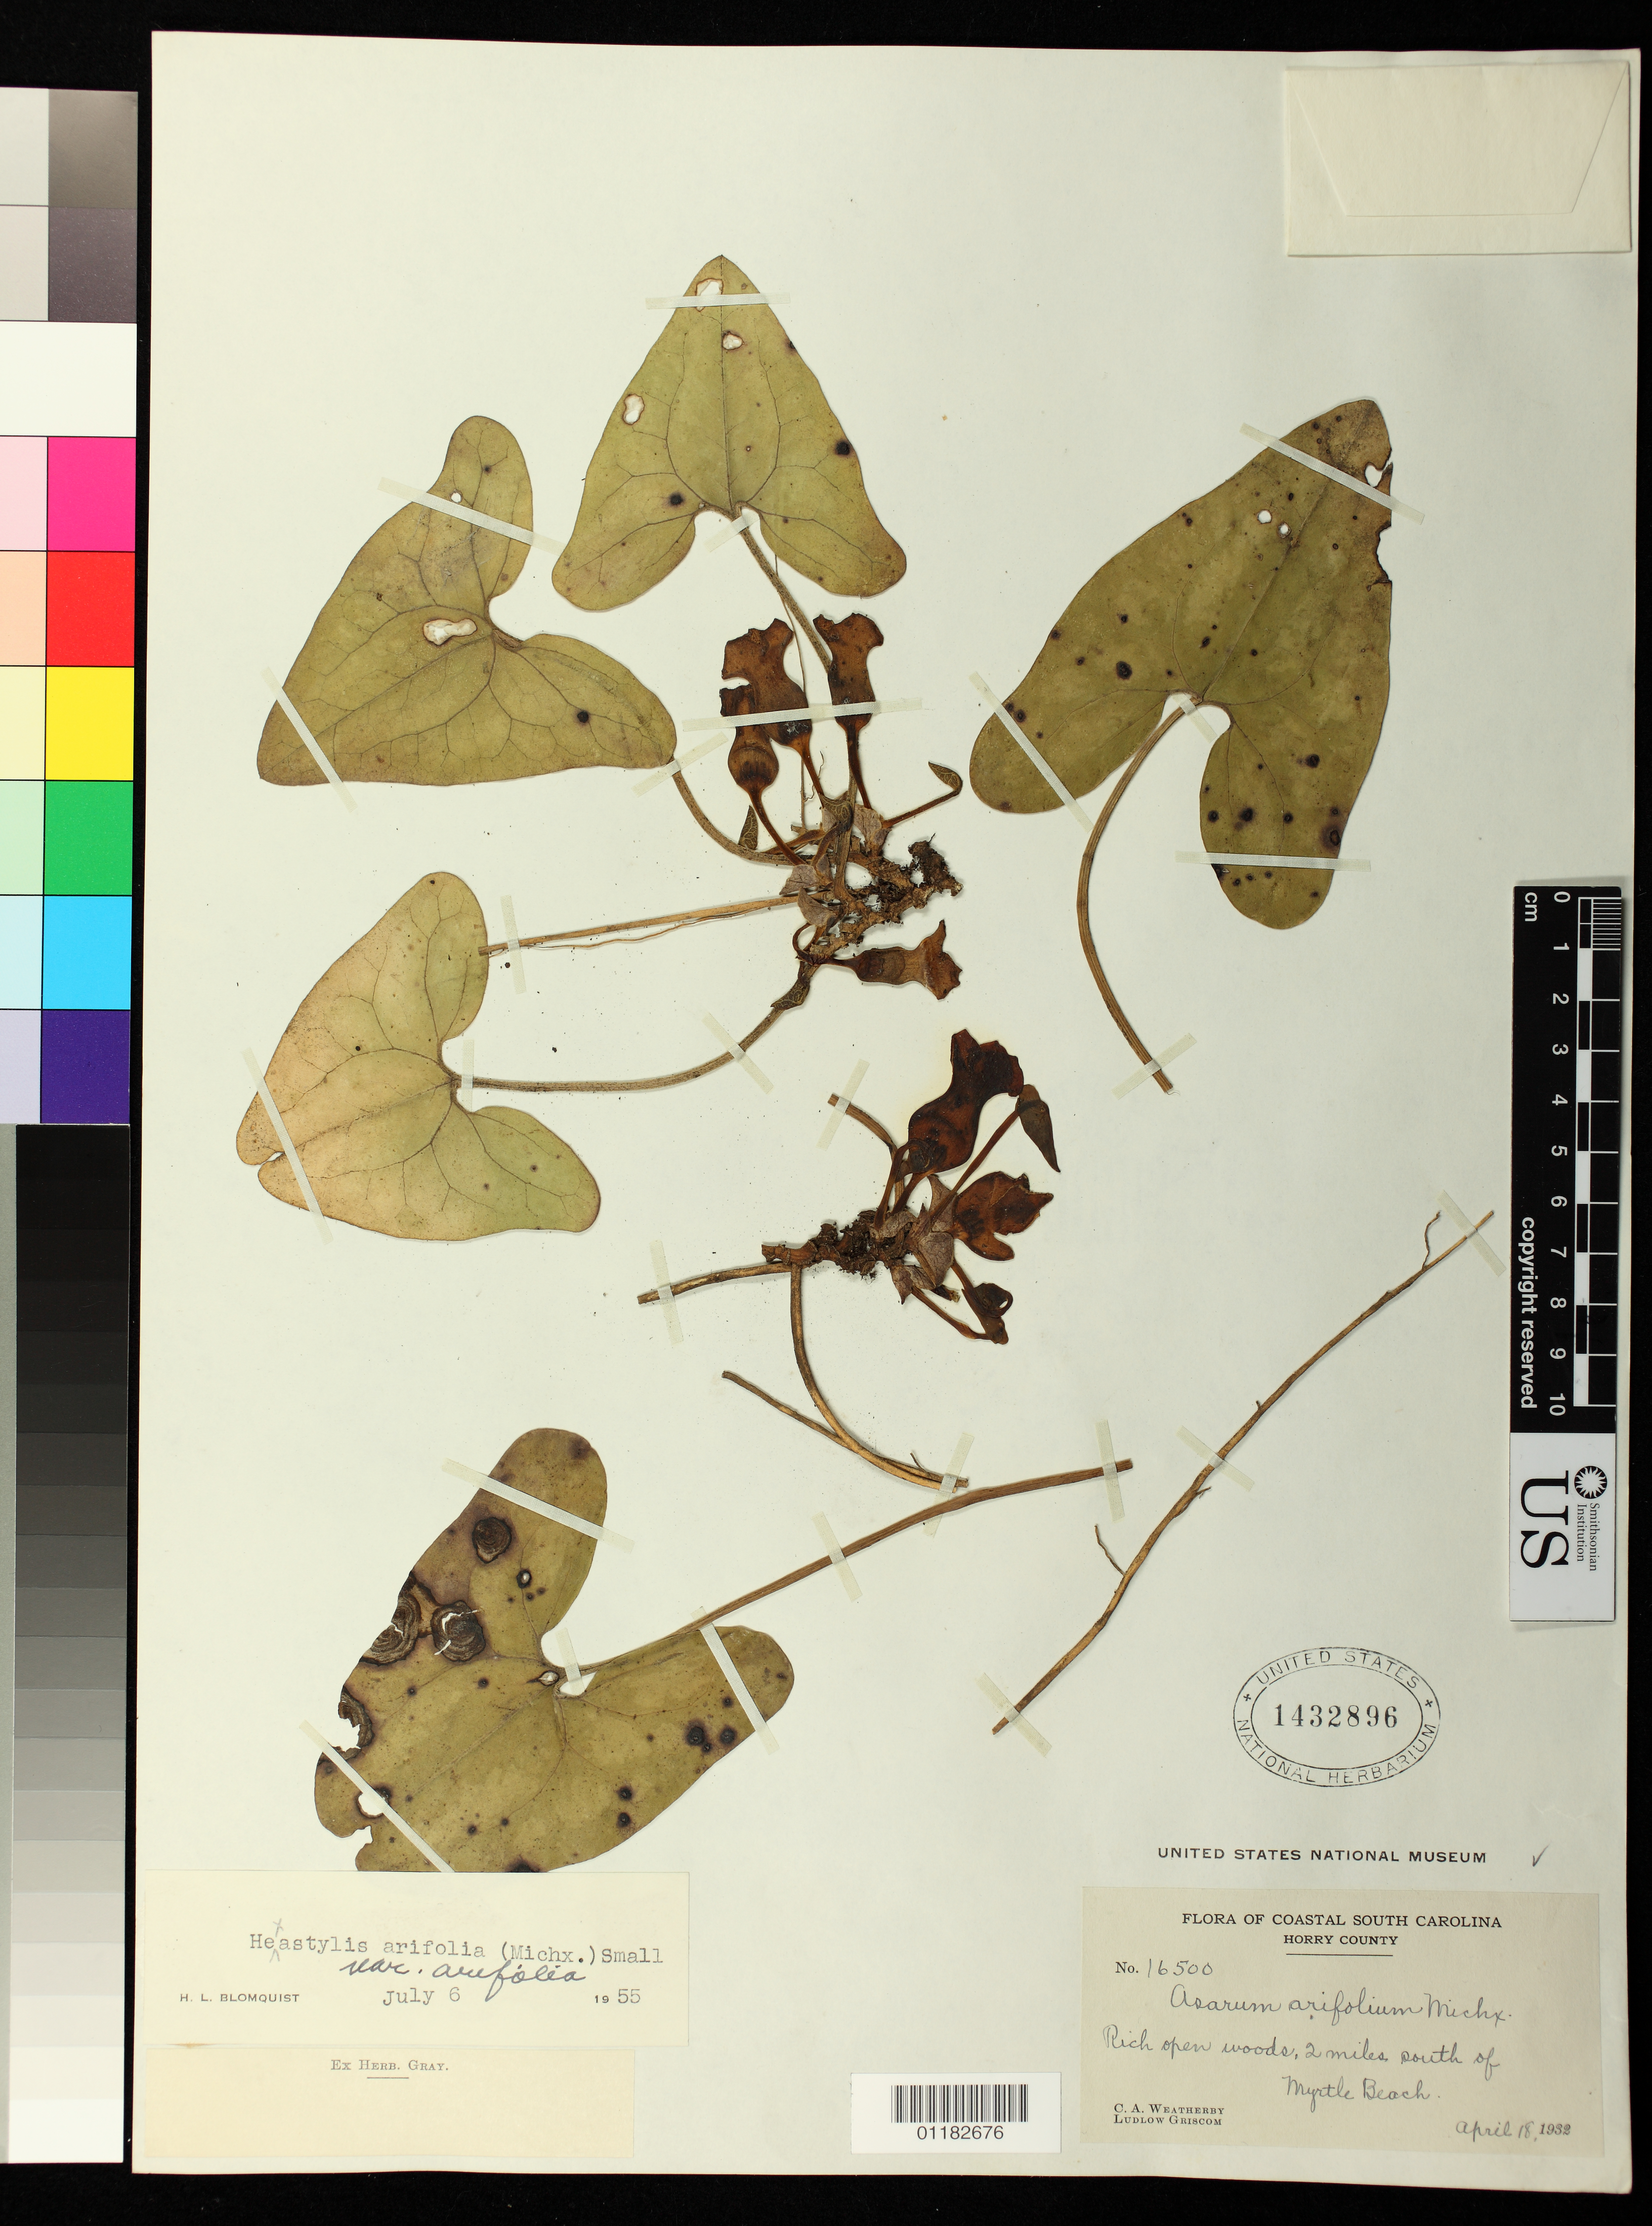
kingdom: Plantae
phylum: Tracheophyta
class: Magnoliopsida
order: Piperales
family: Aristolochiaceae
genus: Hexastylis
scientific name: Hexastylis arifolia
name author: (Michx.) Small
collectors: C. A. Weatherby & L. Griscom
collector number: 16500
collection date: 1932-04-18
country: United States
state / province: South Carolina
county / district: Horry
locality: Horry County. Rich open woods, 2 miles south of Myrtle Beach.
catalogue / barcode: US 1432896